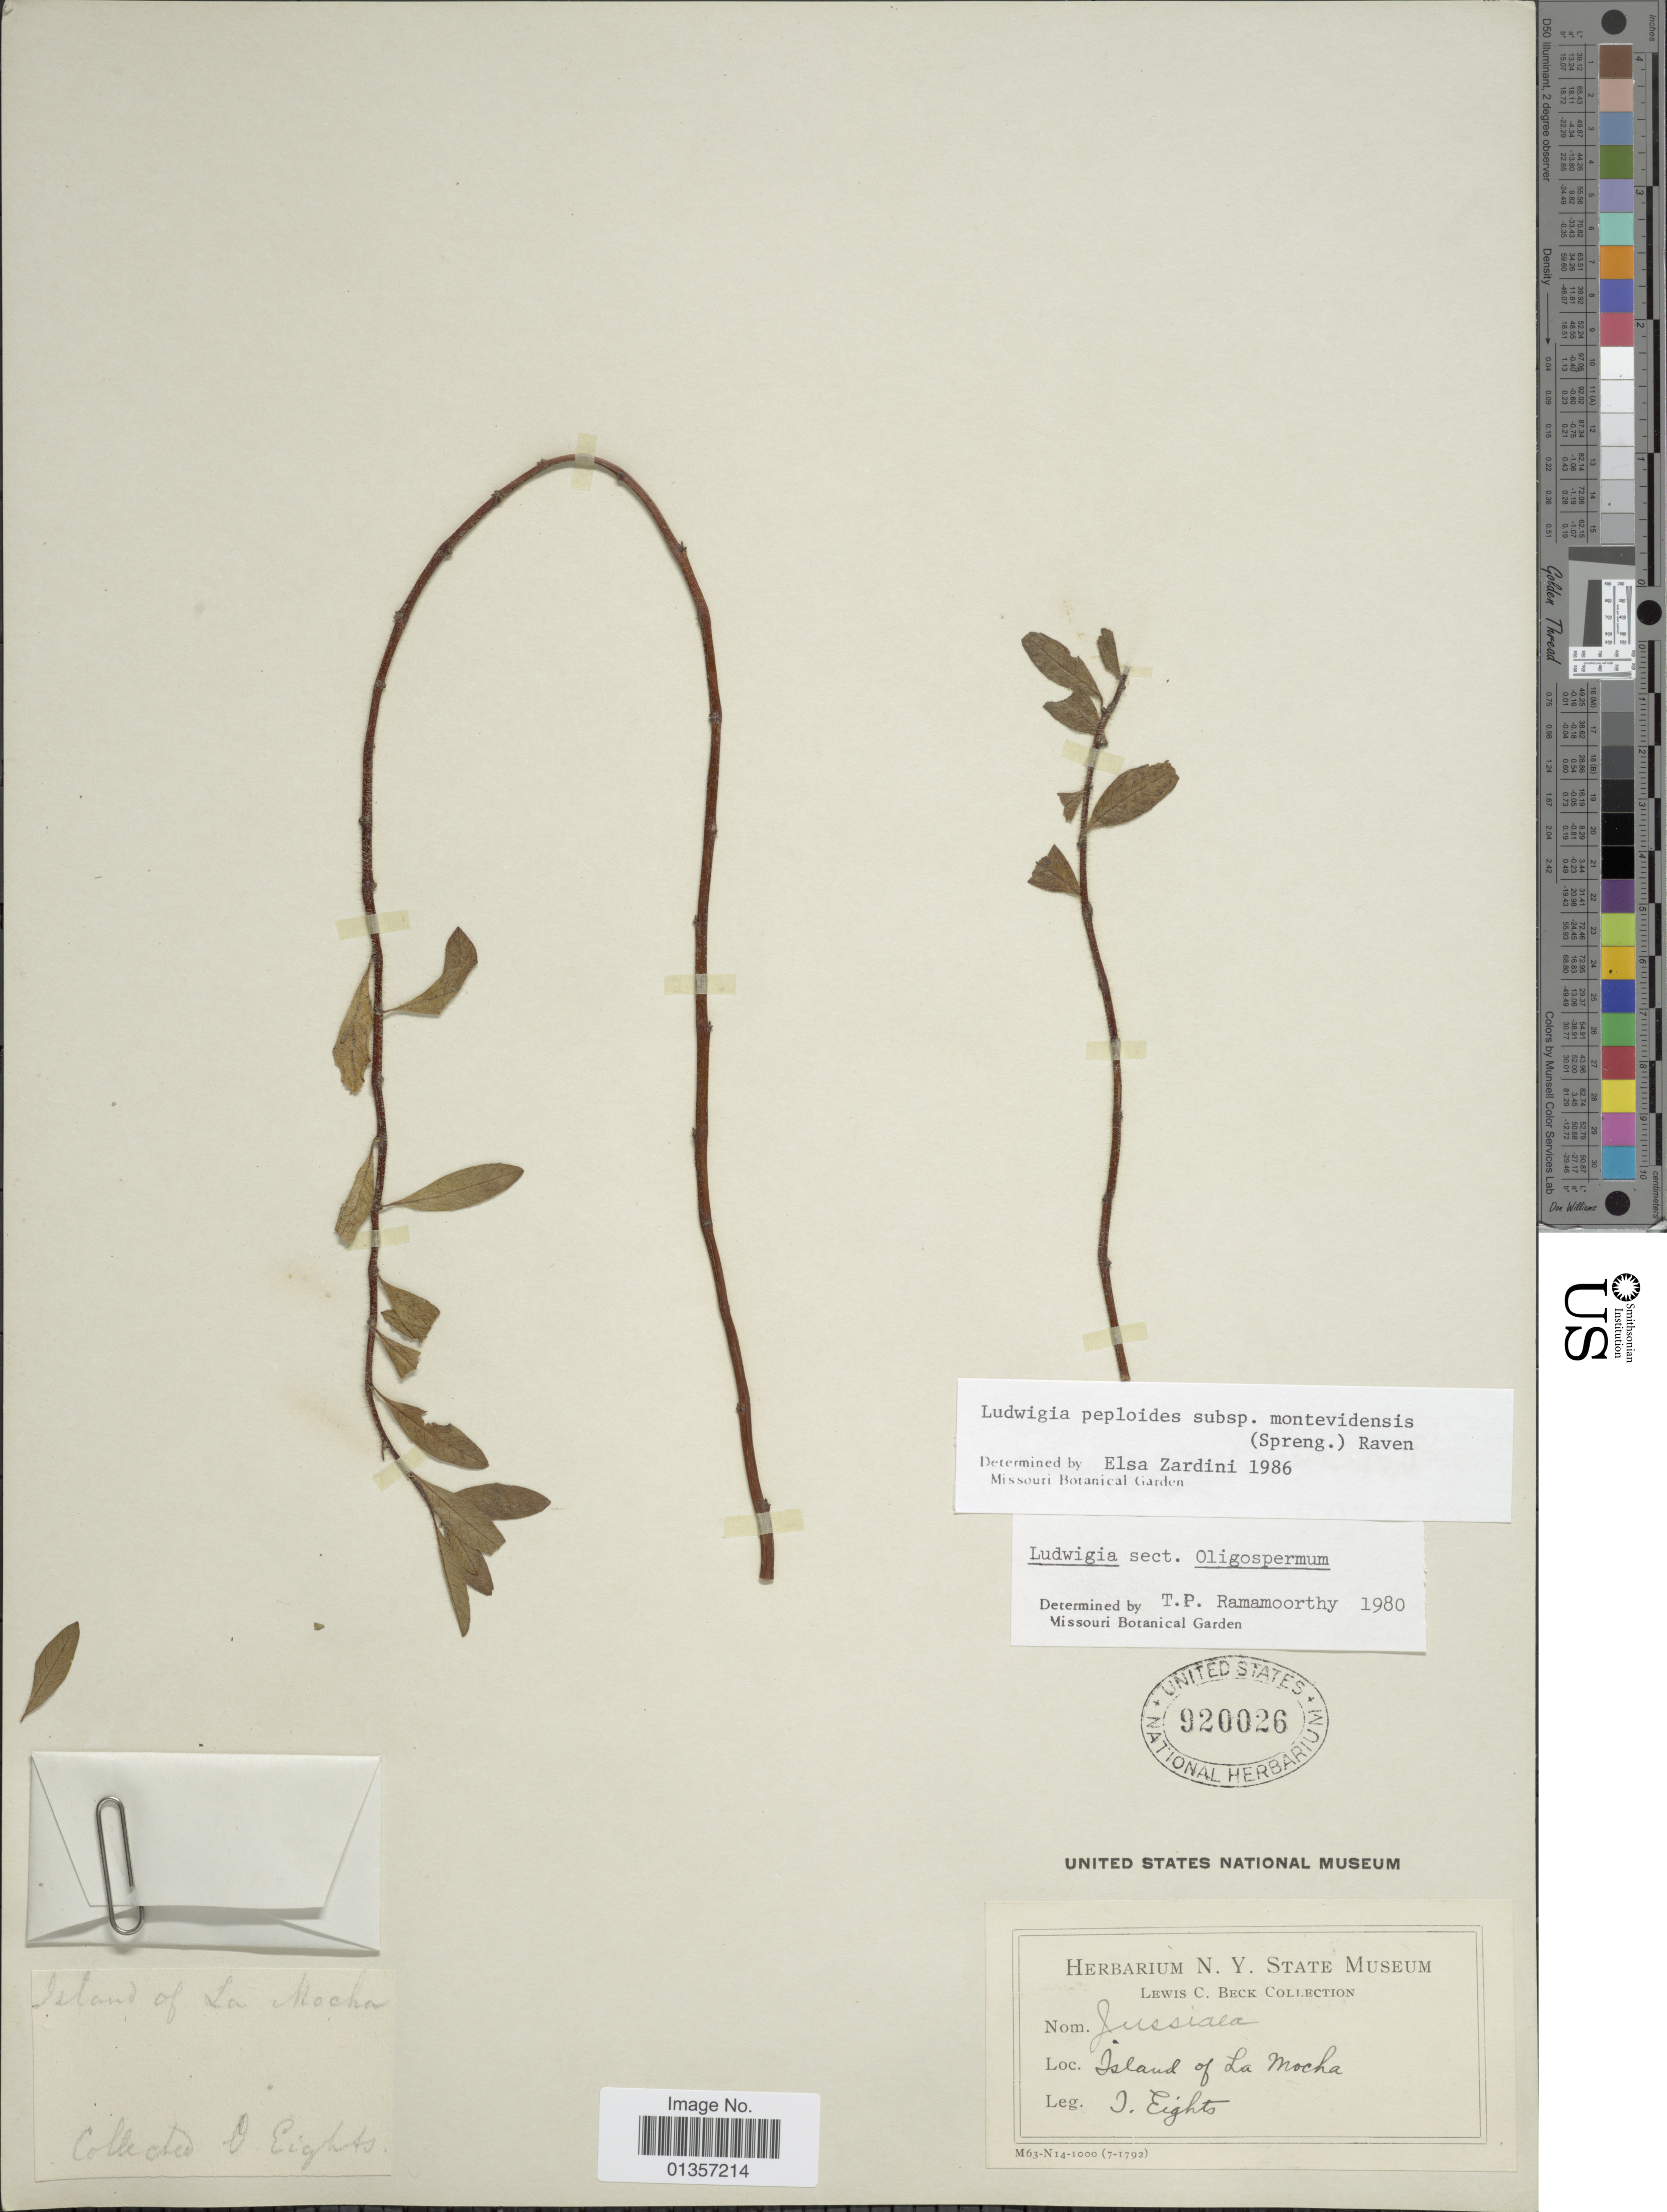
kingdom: Plantae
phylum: Tracheophyta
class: Magnoliopsida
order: Myrtales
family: Onagraceae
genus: Ludwigia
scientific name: Ludwigia peploides subsp. montevidensis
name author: (Spreng.) P.H. Raven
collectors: J. Eights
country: Chile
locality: Island of La Mocha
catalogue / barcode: US 920026